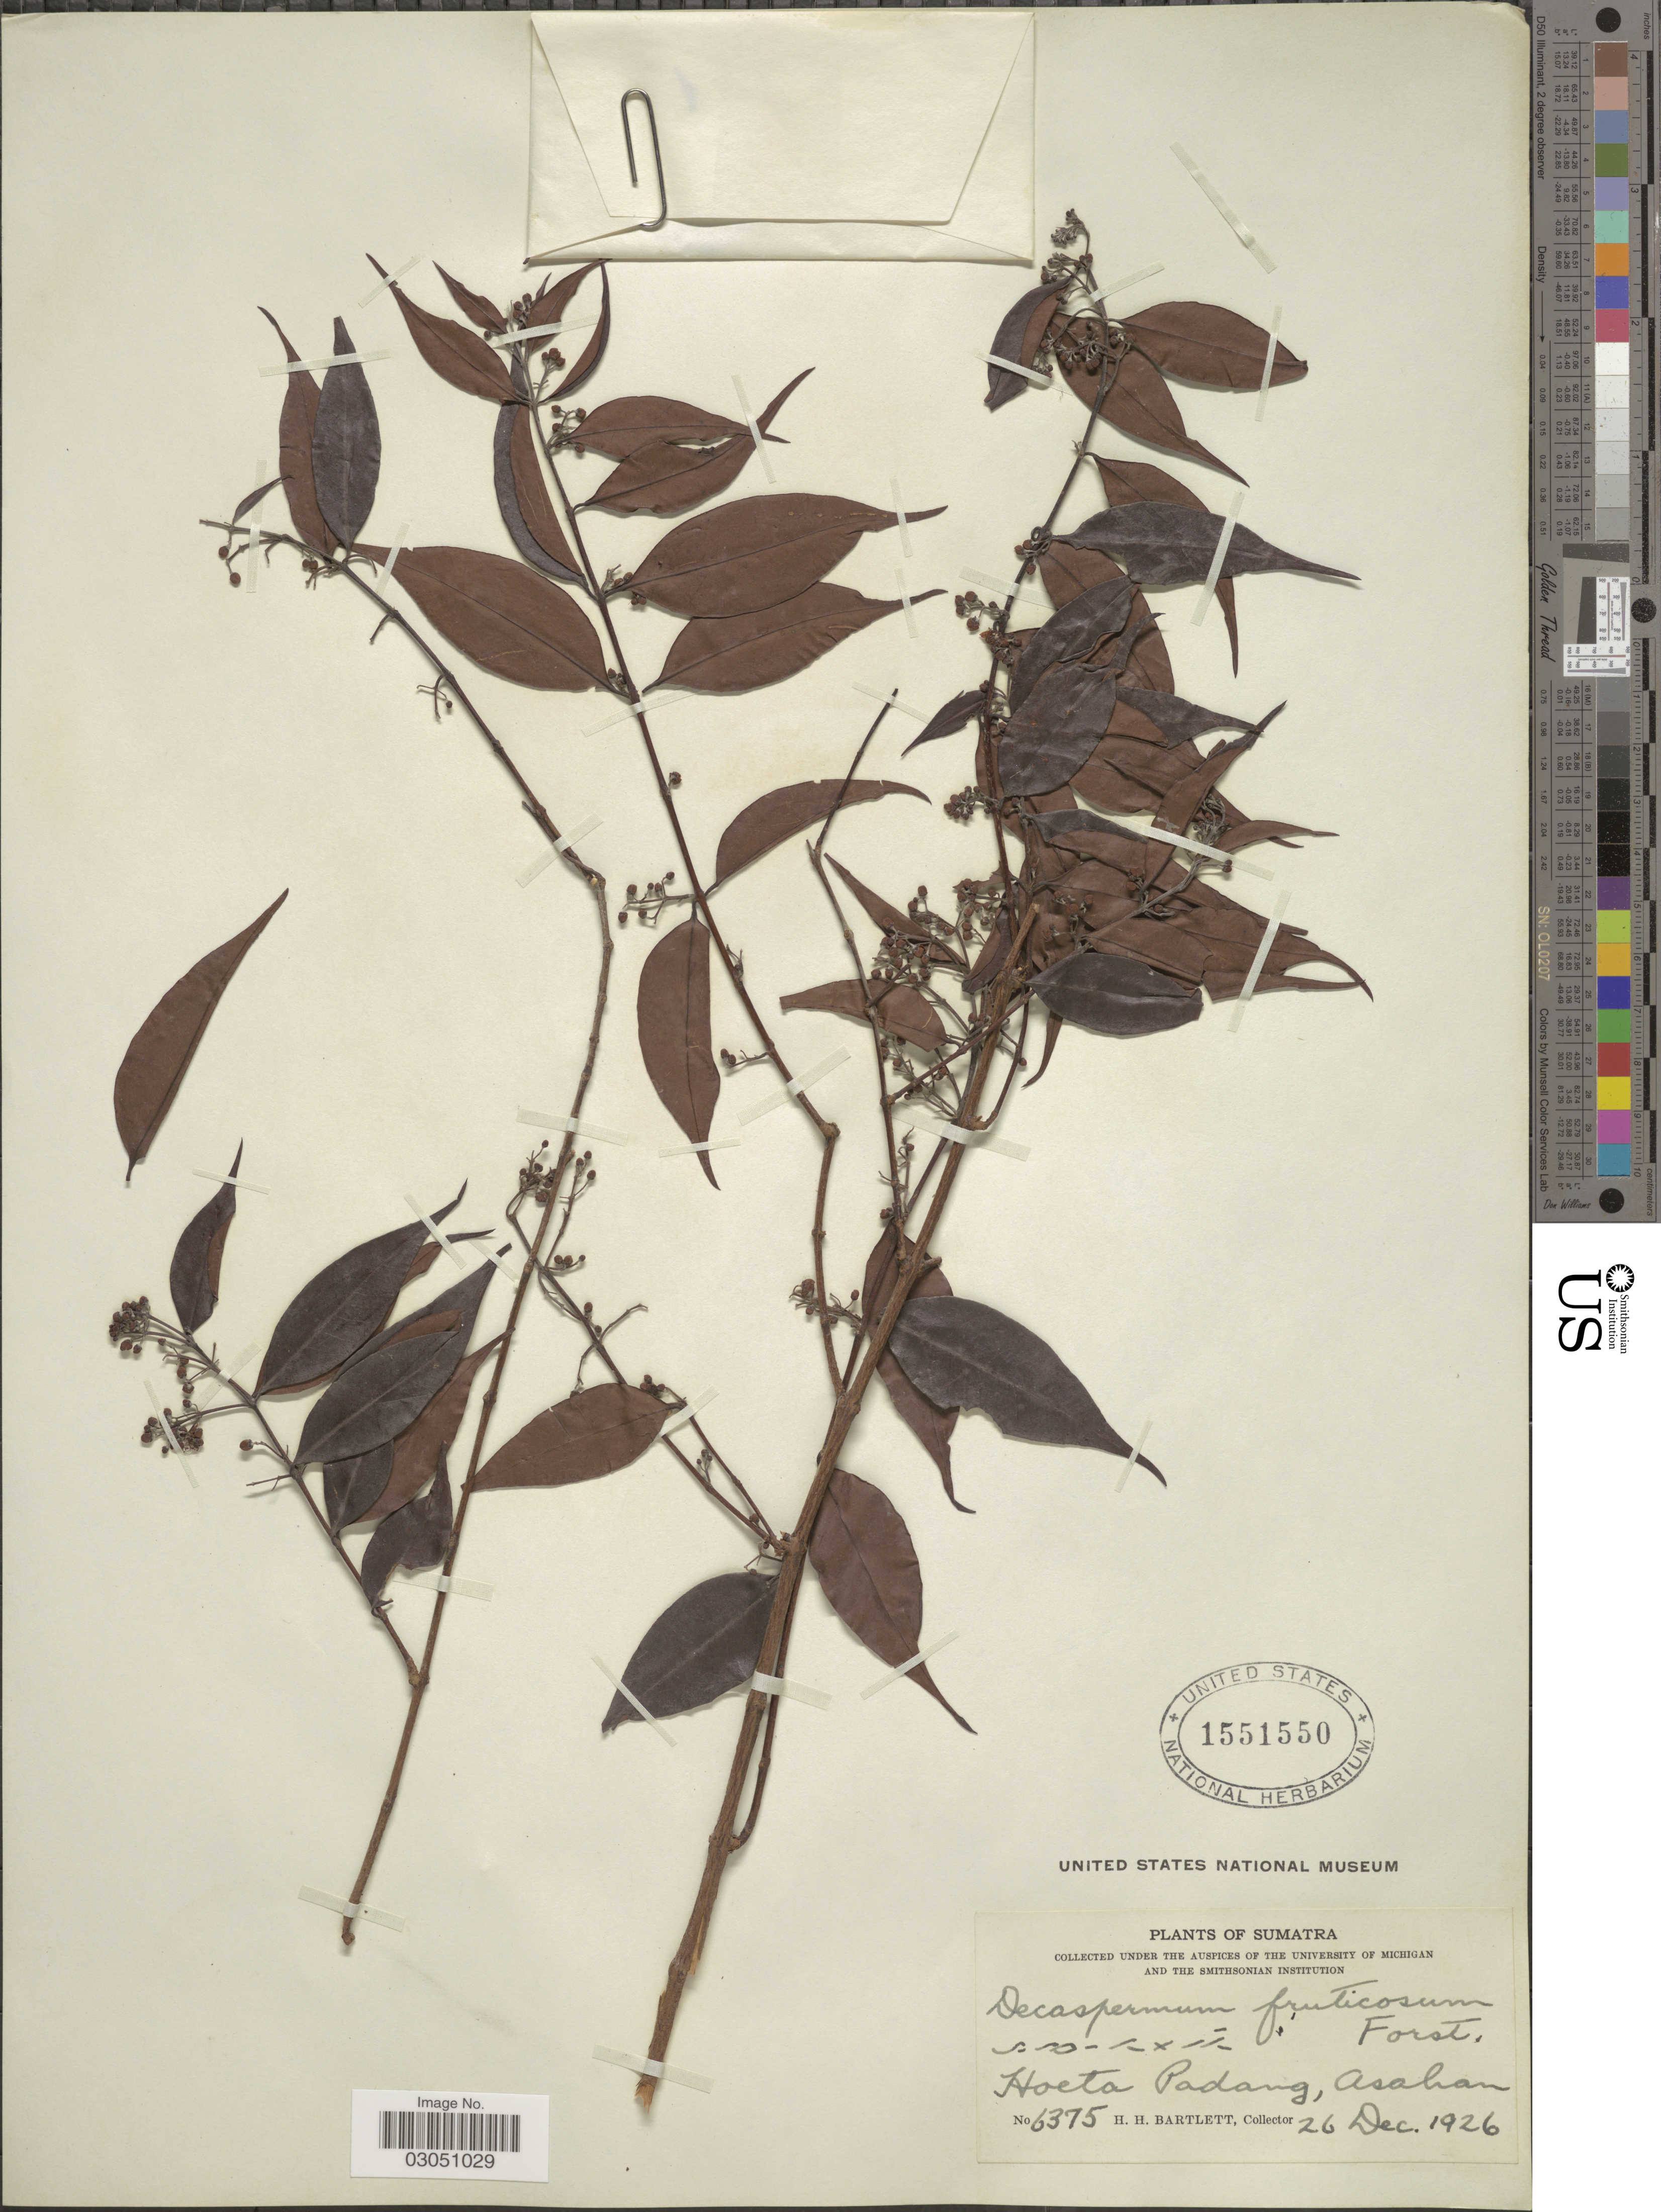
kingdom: Plantae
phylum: Tracheophyta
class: Magnoliopsida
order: Myrtales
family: Myrtaceae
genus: Decaspermum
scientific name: Decaspermum fruticosum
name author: J.R. Forst. & G. Forst.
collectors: H. H. Bartlett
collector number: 6375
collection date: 1926-12-26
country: Indonesia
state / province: Sumatra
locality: Hoeta Padang, Asahan.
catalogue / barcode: US 1551550